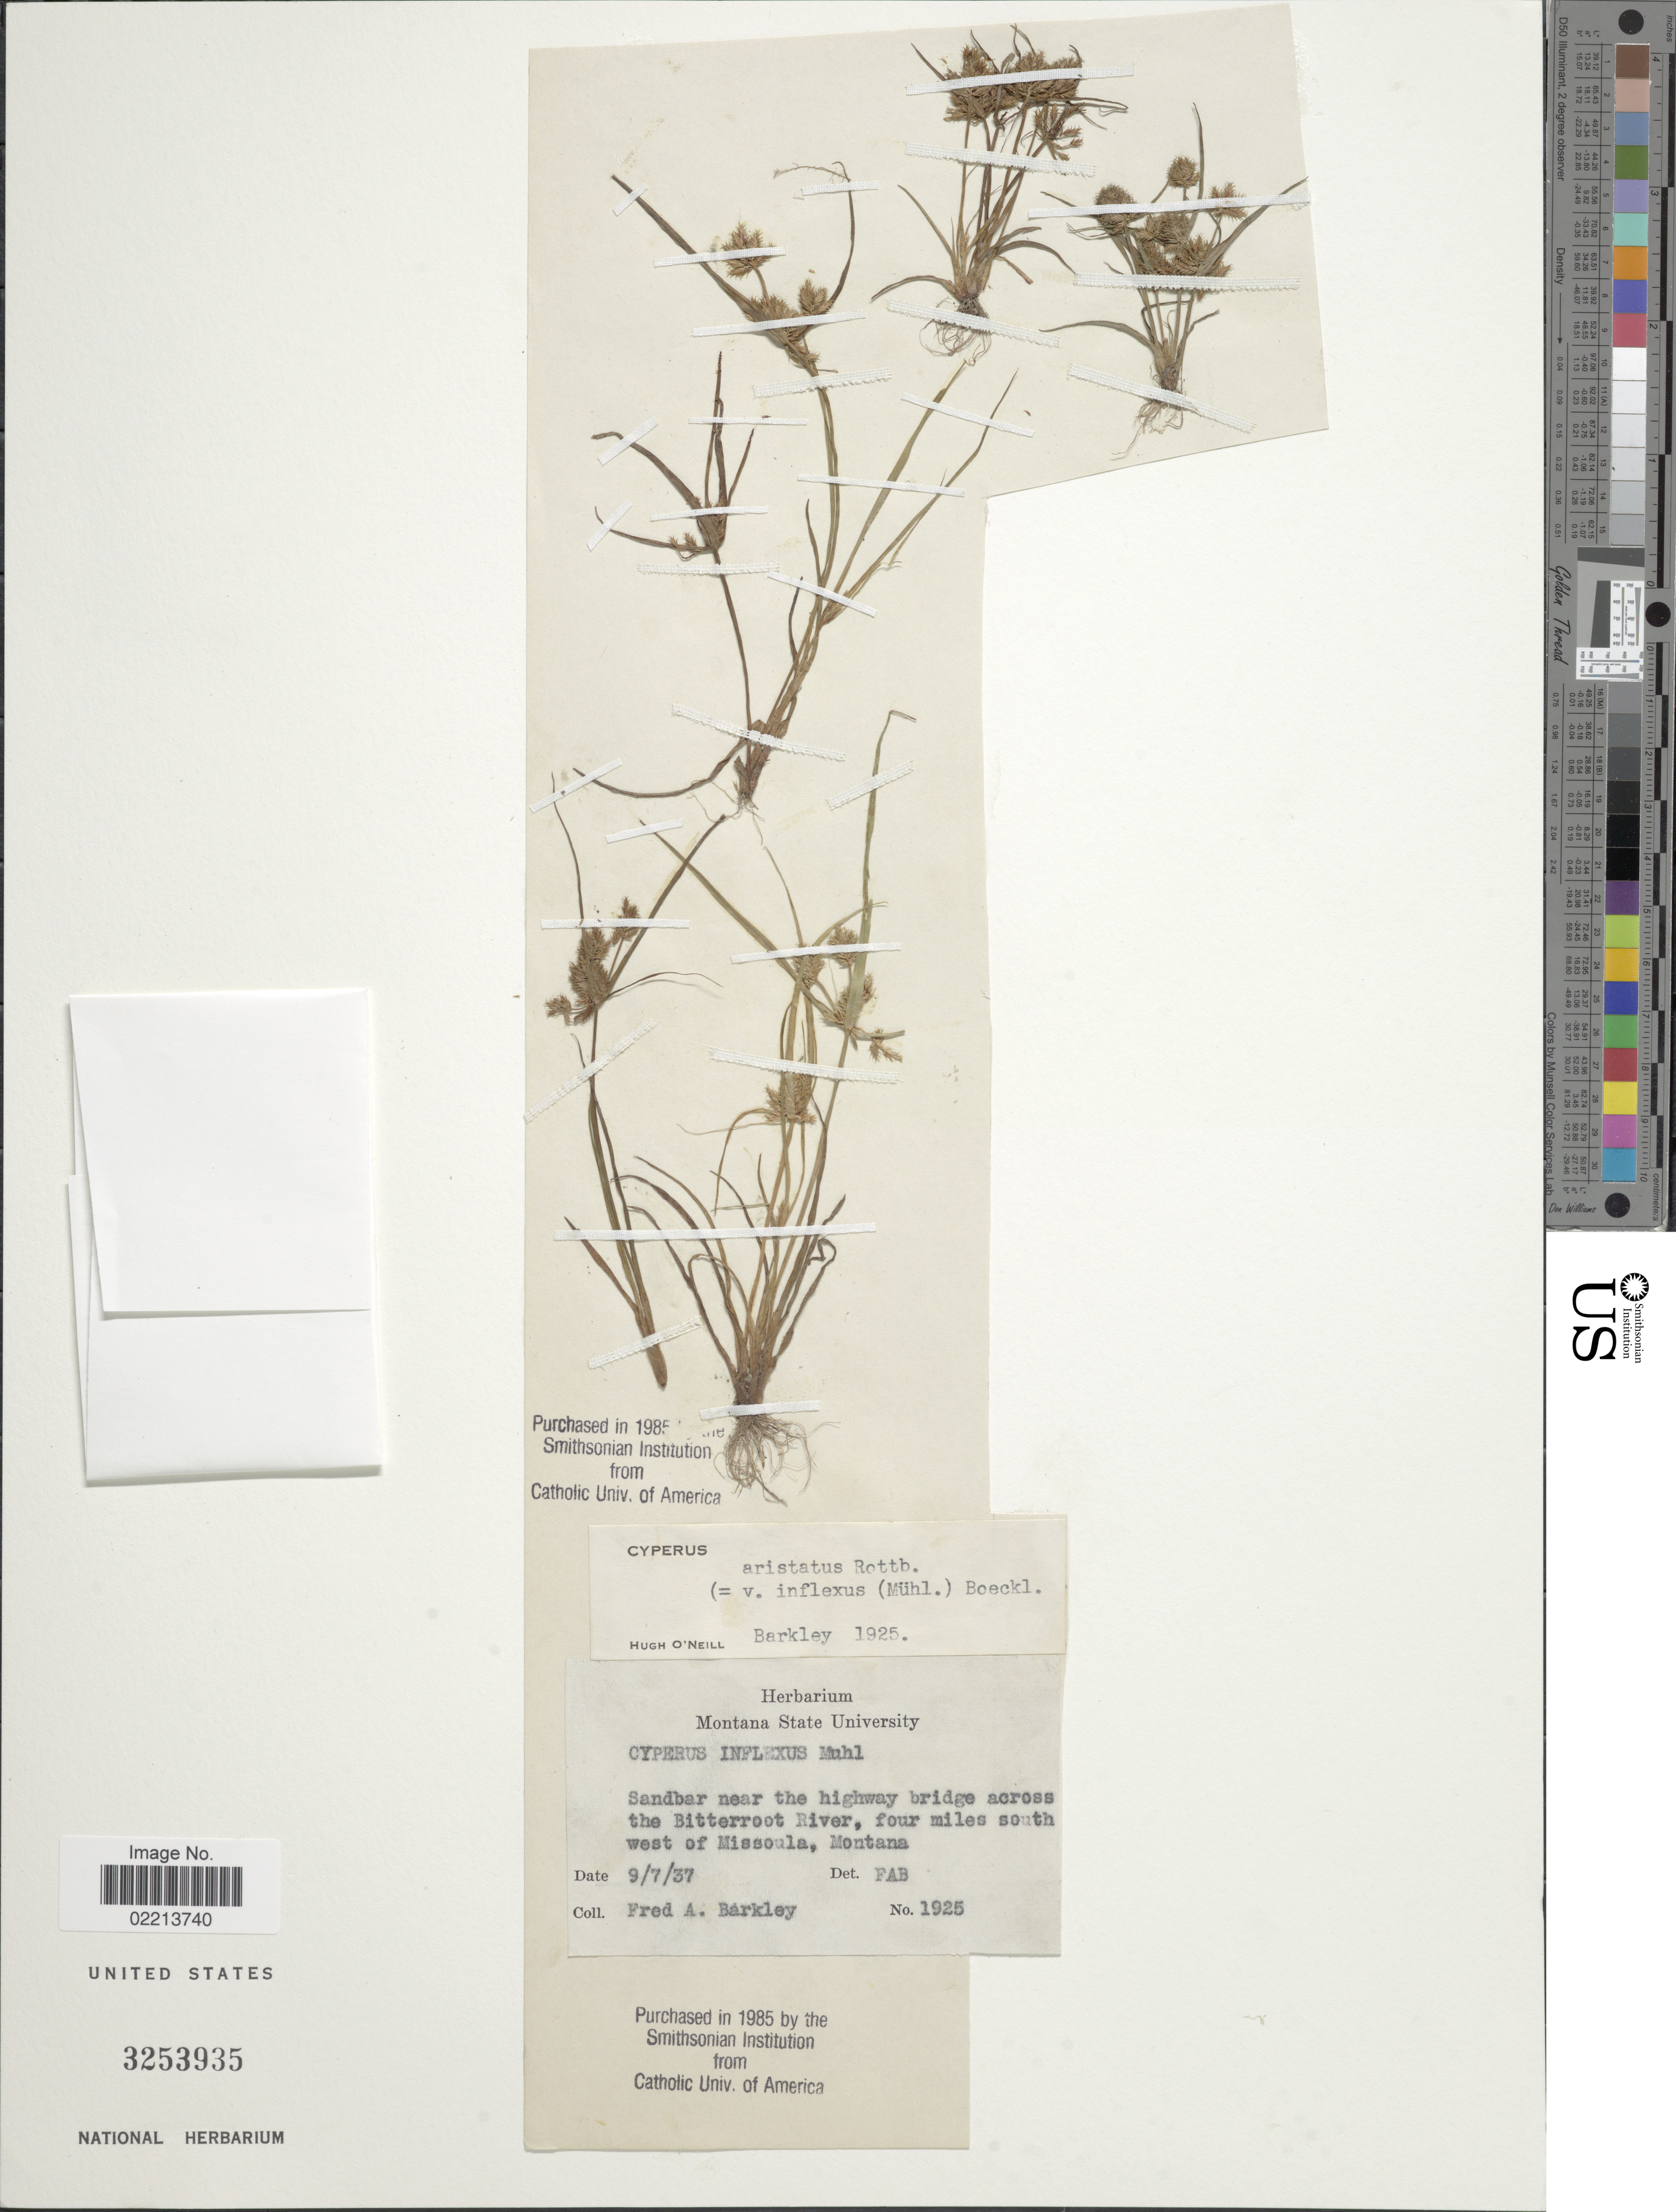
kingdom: Plantae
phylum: Tracheophyta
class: Liliopsida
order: Poales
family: Cyperaceae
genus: Cyperus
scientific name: Cyperus squarrosus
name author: L.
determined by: Strong, Mark T., (BOT), Smithsonian Institution - National Museum of Natural History (UNITED STATES)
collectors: F. A. Barkley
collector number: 1925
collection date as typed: Transcribed d/m/y: 7/9/37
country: United States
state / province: Montana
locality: Sanbar near the highway bridge across the Bitterroot River, four miles south west of Missoula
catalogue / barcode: US 3253935